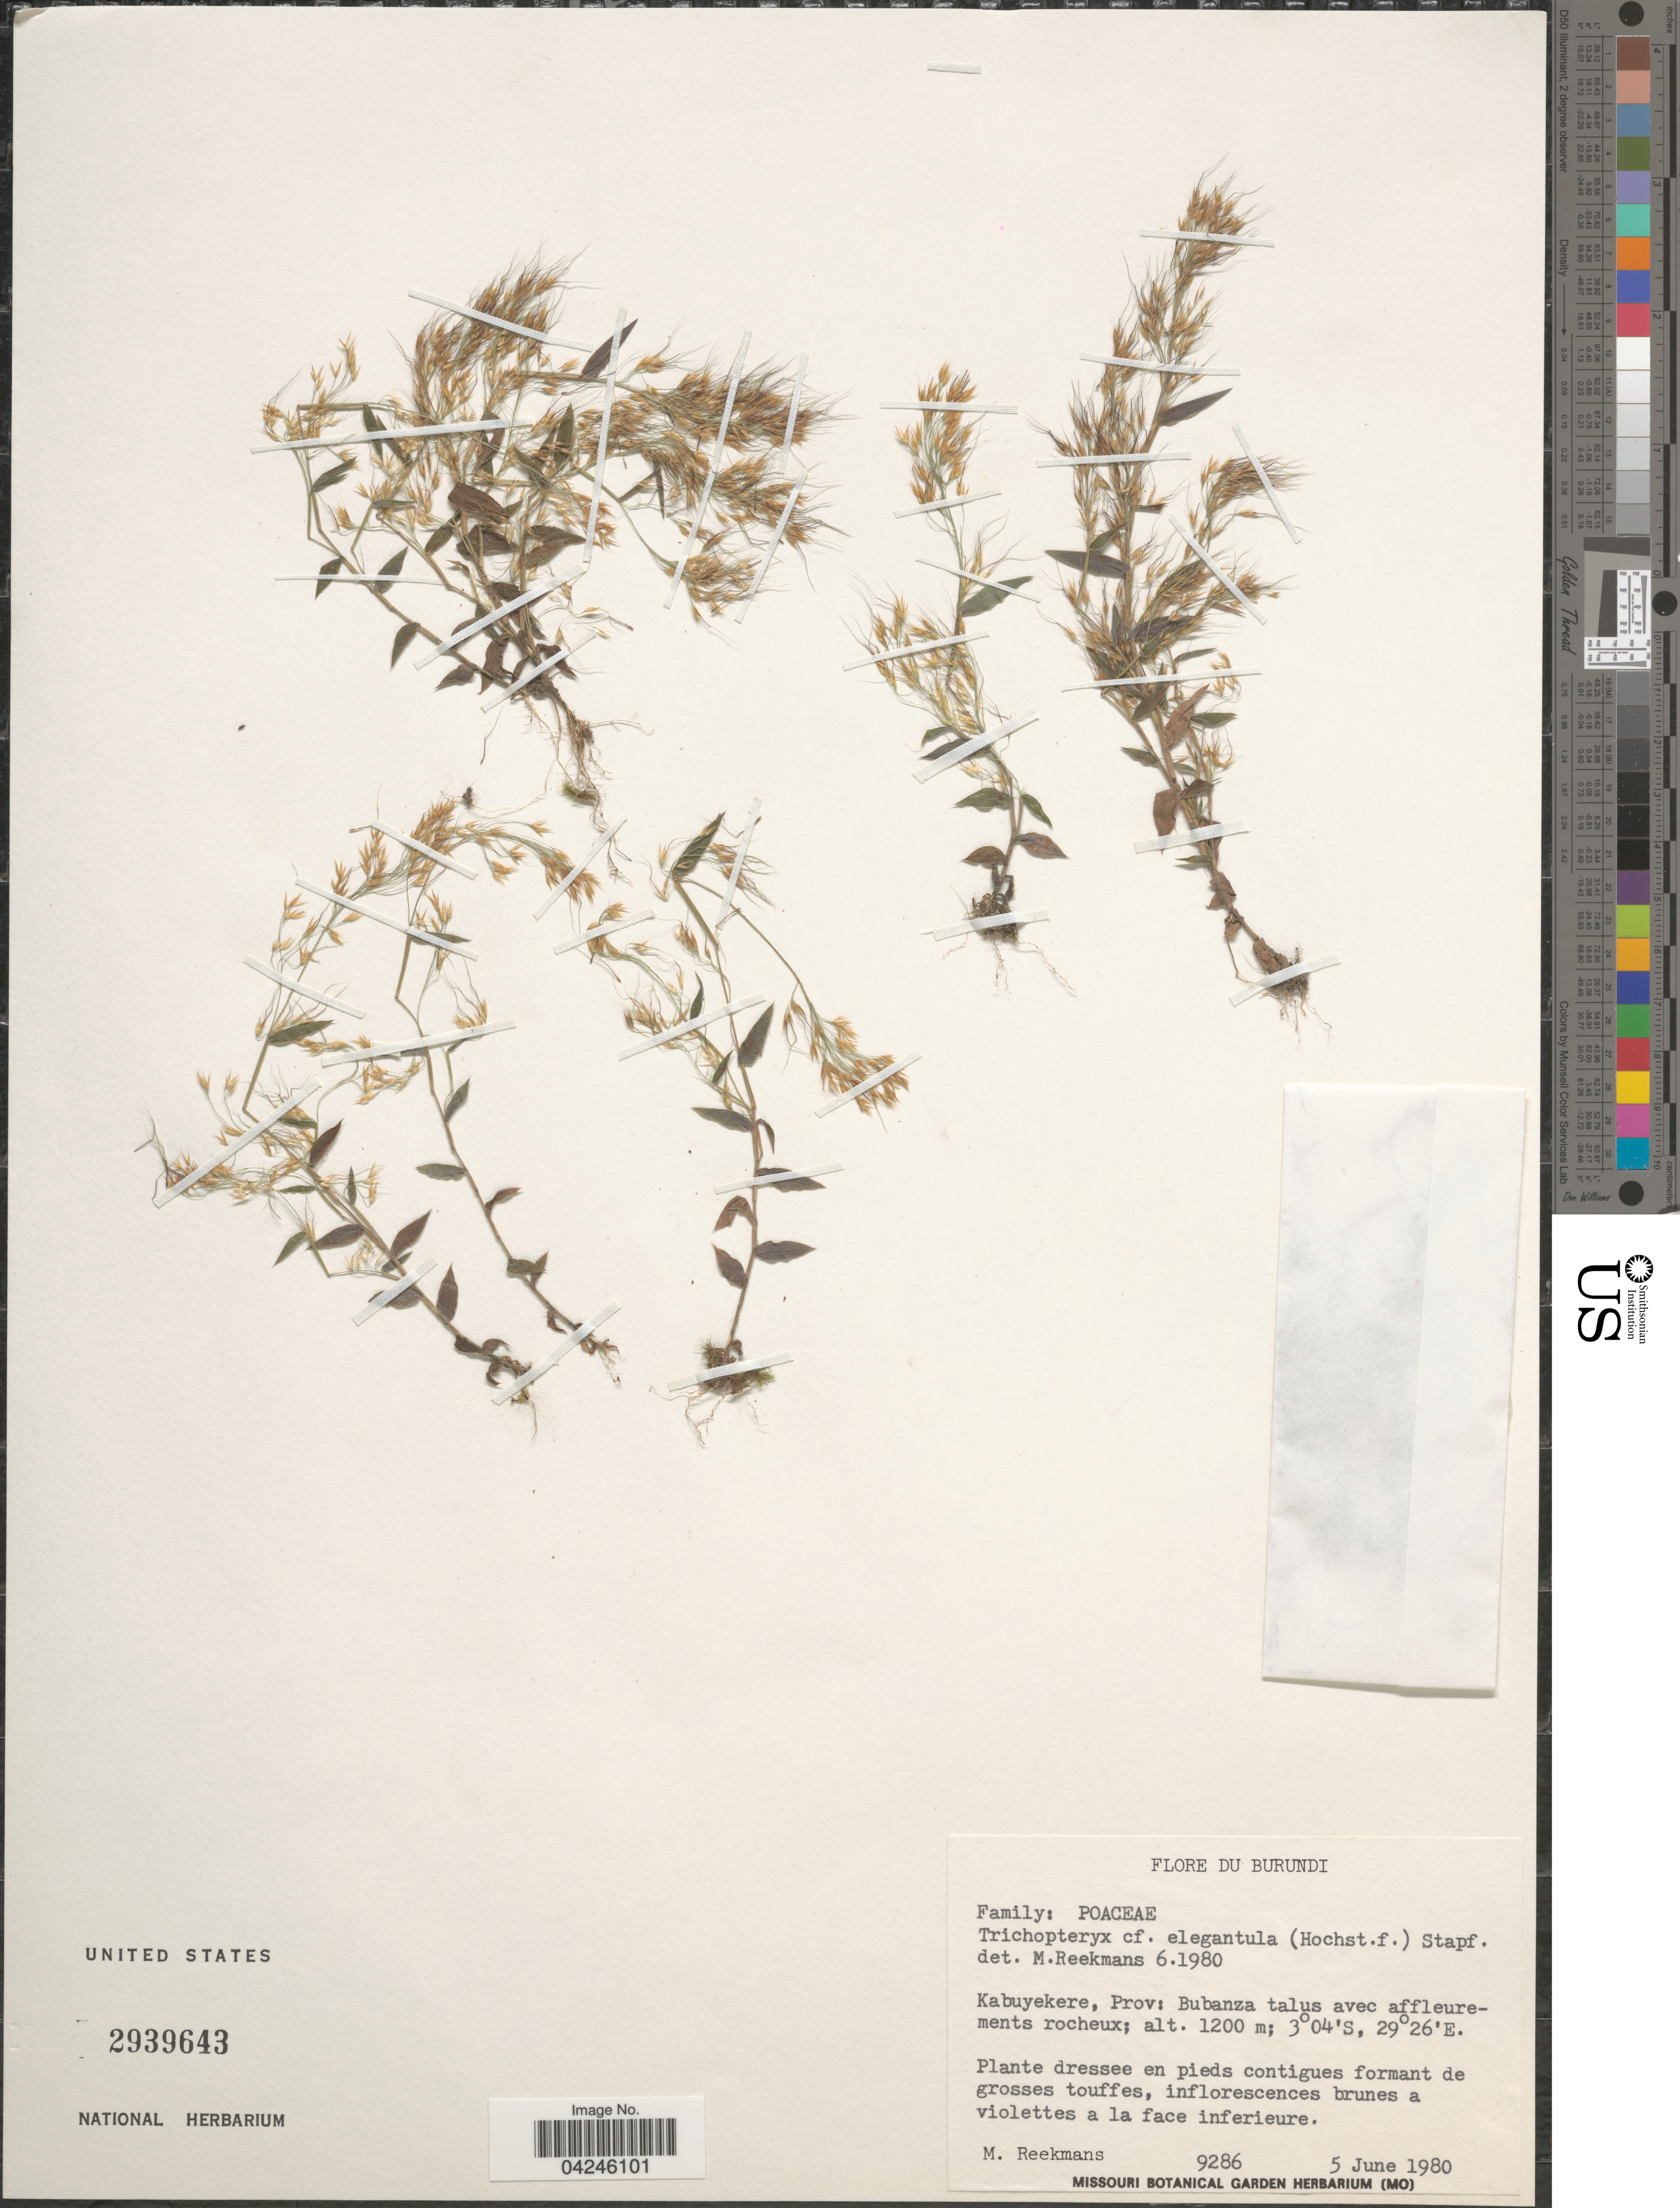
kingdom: Plantae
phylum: Tracheophyta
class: Liliopsida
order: Poales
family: Poaceae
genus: Trichopteryx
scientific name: Trichopteryx elegantula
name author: (Hook. f.) Stapf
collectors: M. Reekmans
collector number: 9268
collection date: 1980-06-05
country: Burundi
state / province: Bubanza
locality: Kabuyekere, talus avec affleurements rocheux.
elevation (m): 1200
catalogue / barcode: US 2939643